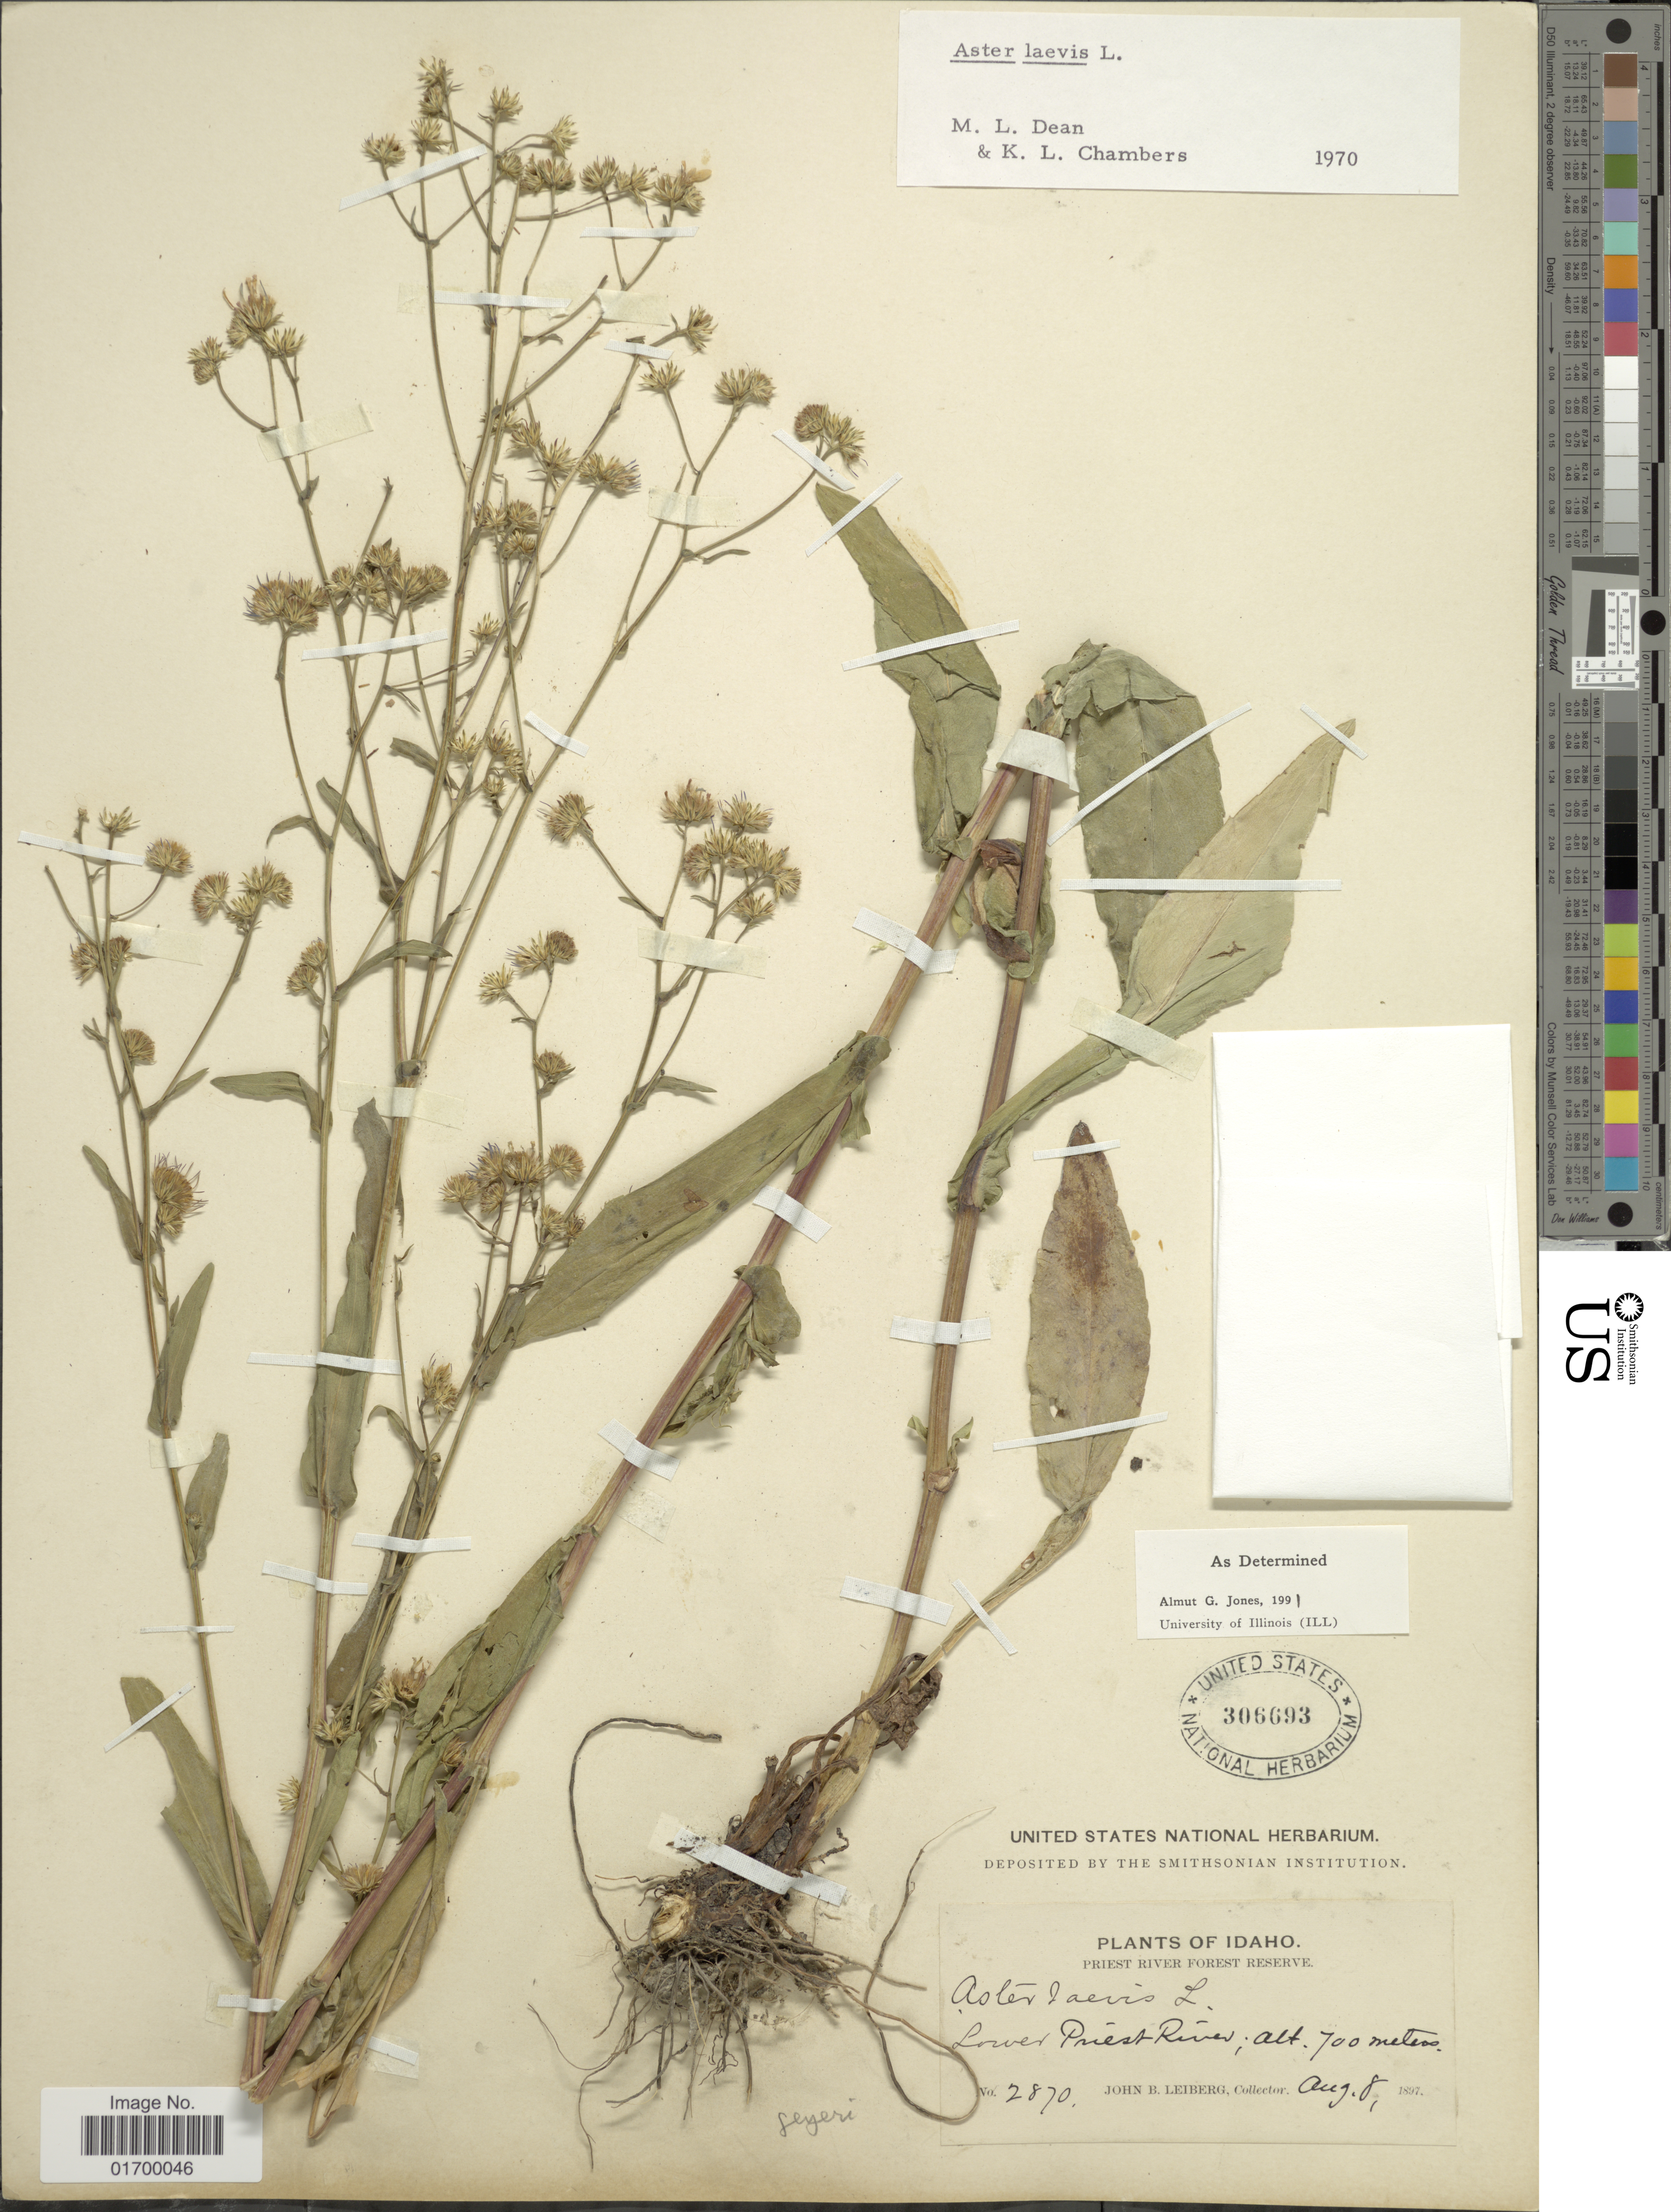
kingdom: Plantae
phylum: Tracheophyta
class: Magnoliopsida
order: Asterales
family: Asteraceae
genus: Symphyotrichum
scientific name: Symphyotrichum laeve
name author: (L.) Á. Löve & D. Löve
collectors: J. Leiberg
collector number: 2870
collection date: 1897-08-08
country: United States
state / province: Idaho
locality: Lower Priest River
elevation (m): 700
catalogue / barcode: US 306693